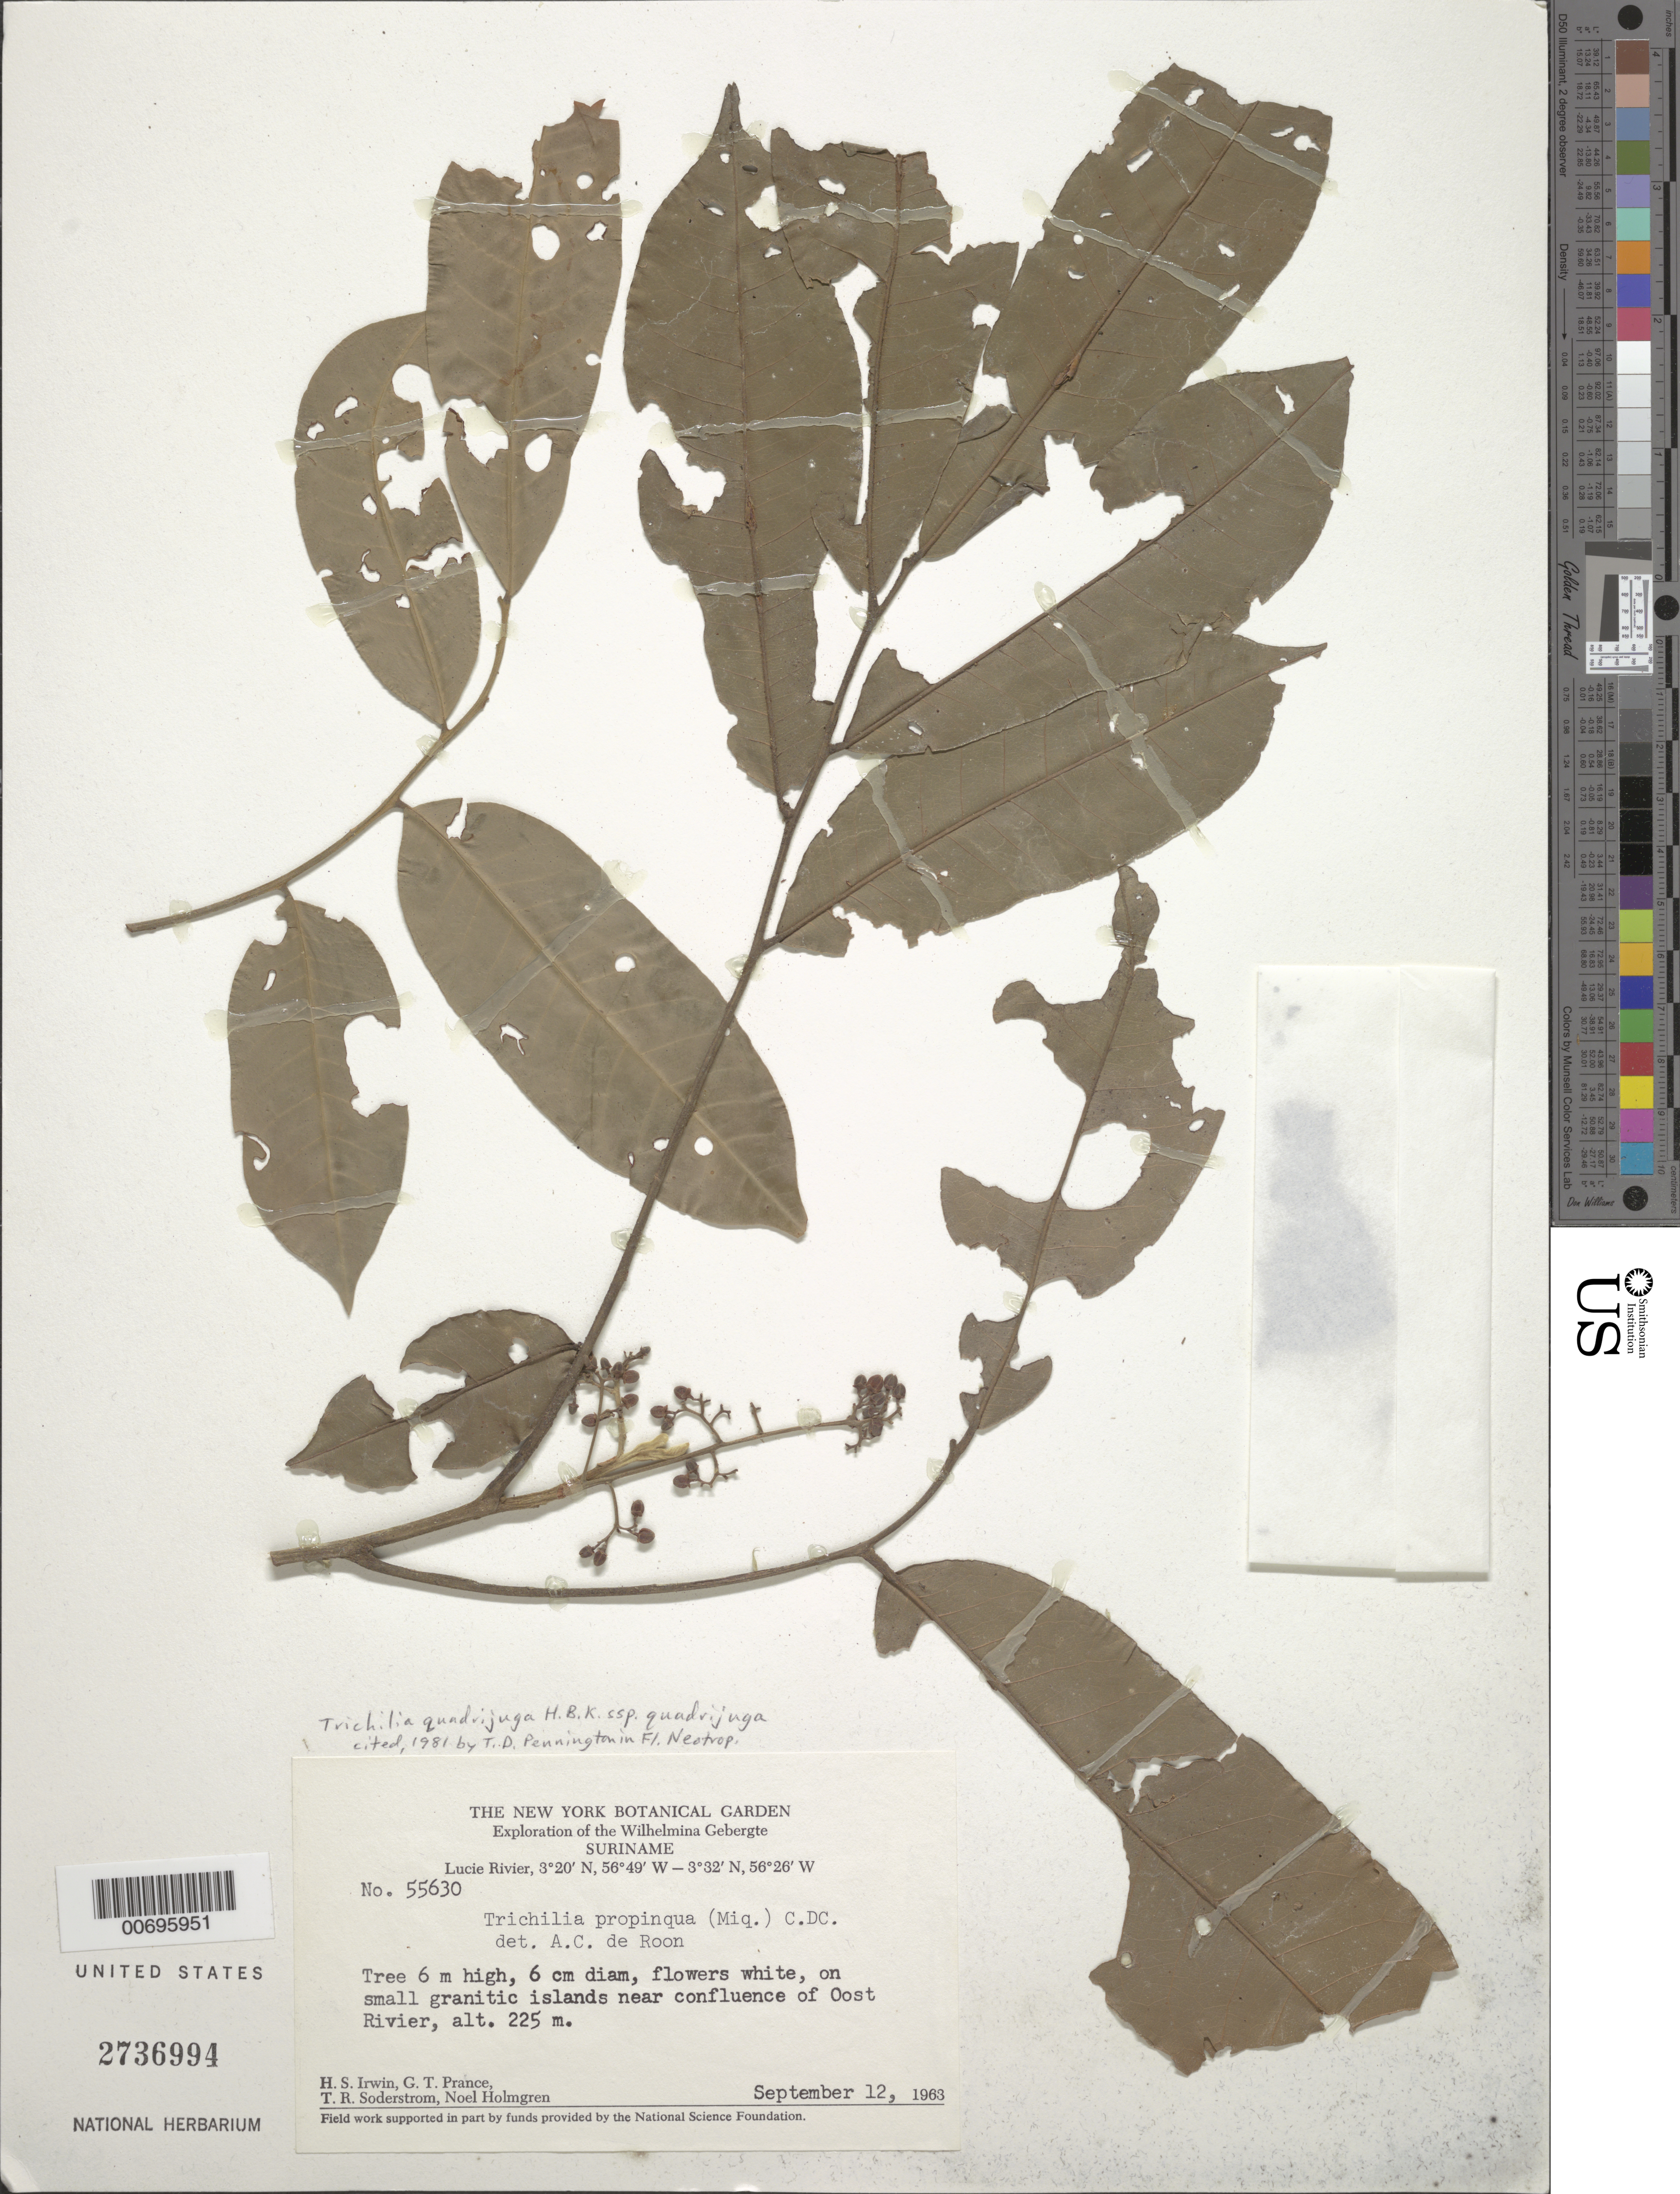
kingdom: Plantae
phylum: Tracheophyta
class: Magnoliopsida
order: Sapindales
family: Meliaceae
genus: Trichilia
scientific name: Trichilia quadrijuga subsp. quadrijuga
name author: Kunth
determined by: Pennington, T. D., (K)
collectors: H. Irwin, G. T. Prance, T. R. Soderstrom & N. H. Holmgren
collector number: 55630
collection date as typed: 12-Sep-63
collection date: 1963-09-12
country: Suriname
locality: Lucie R., near confl. with Oost R., Wilhelmina Gebergte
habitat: Small granitic islands in river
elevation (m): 225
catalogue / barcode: US 2736994